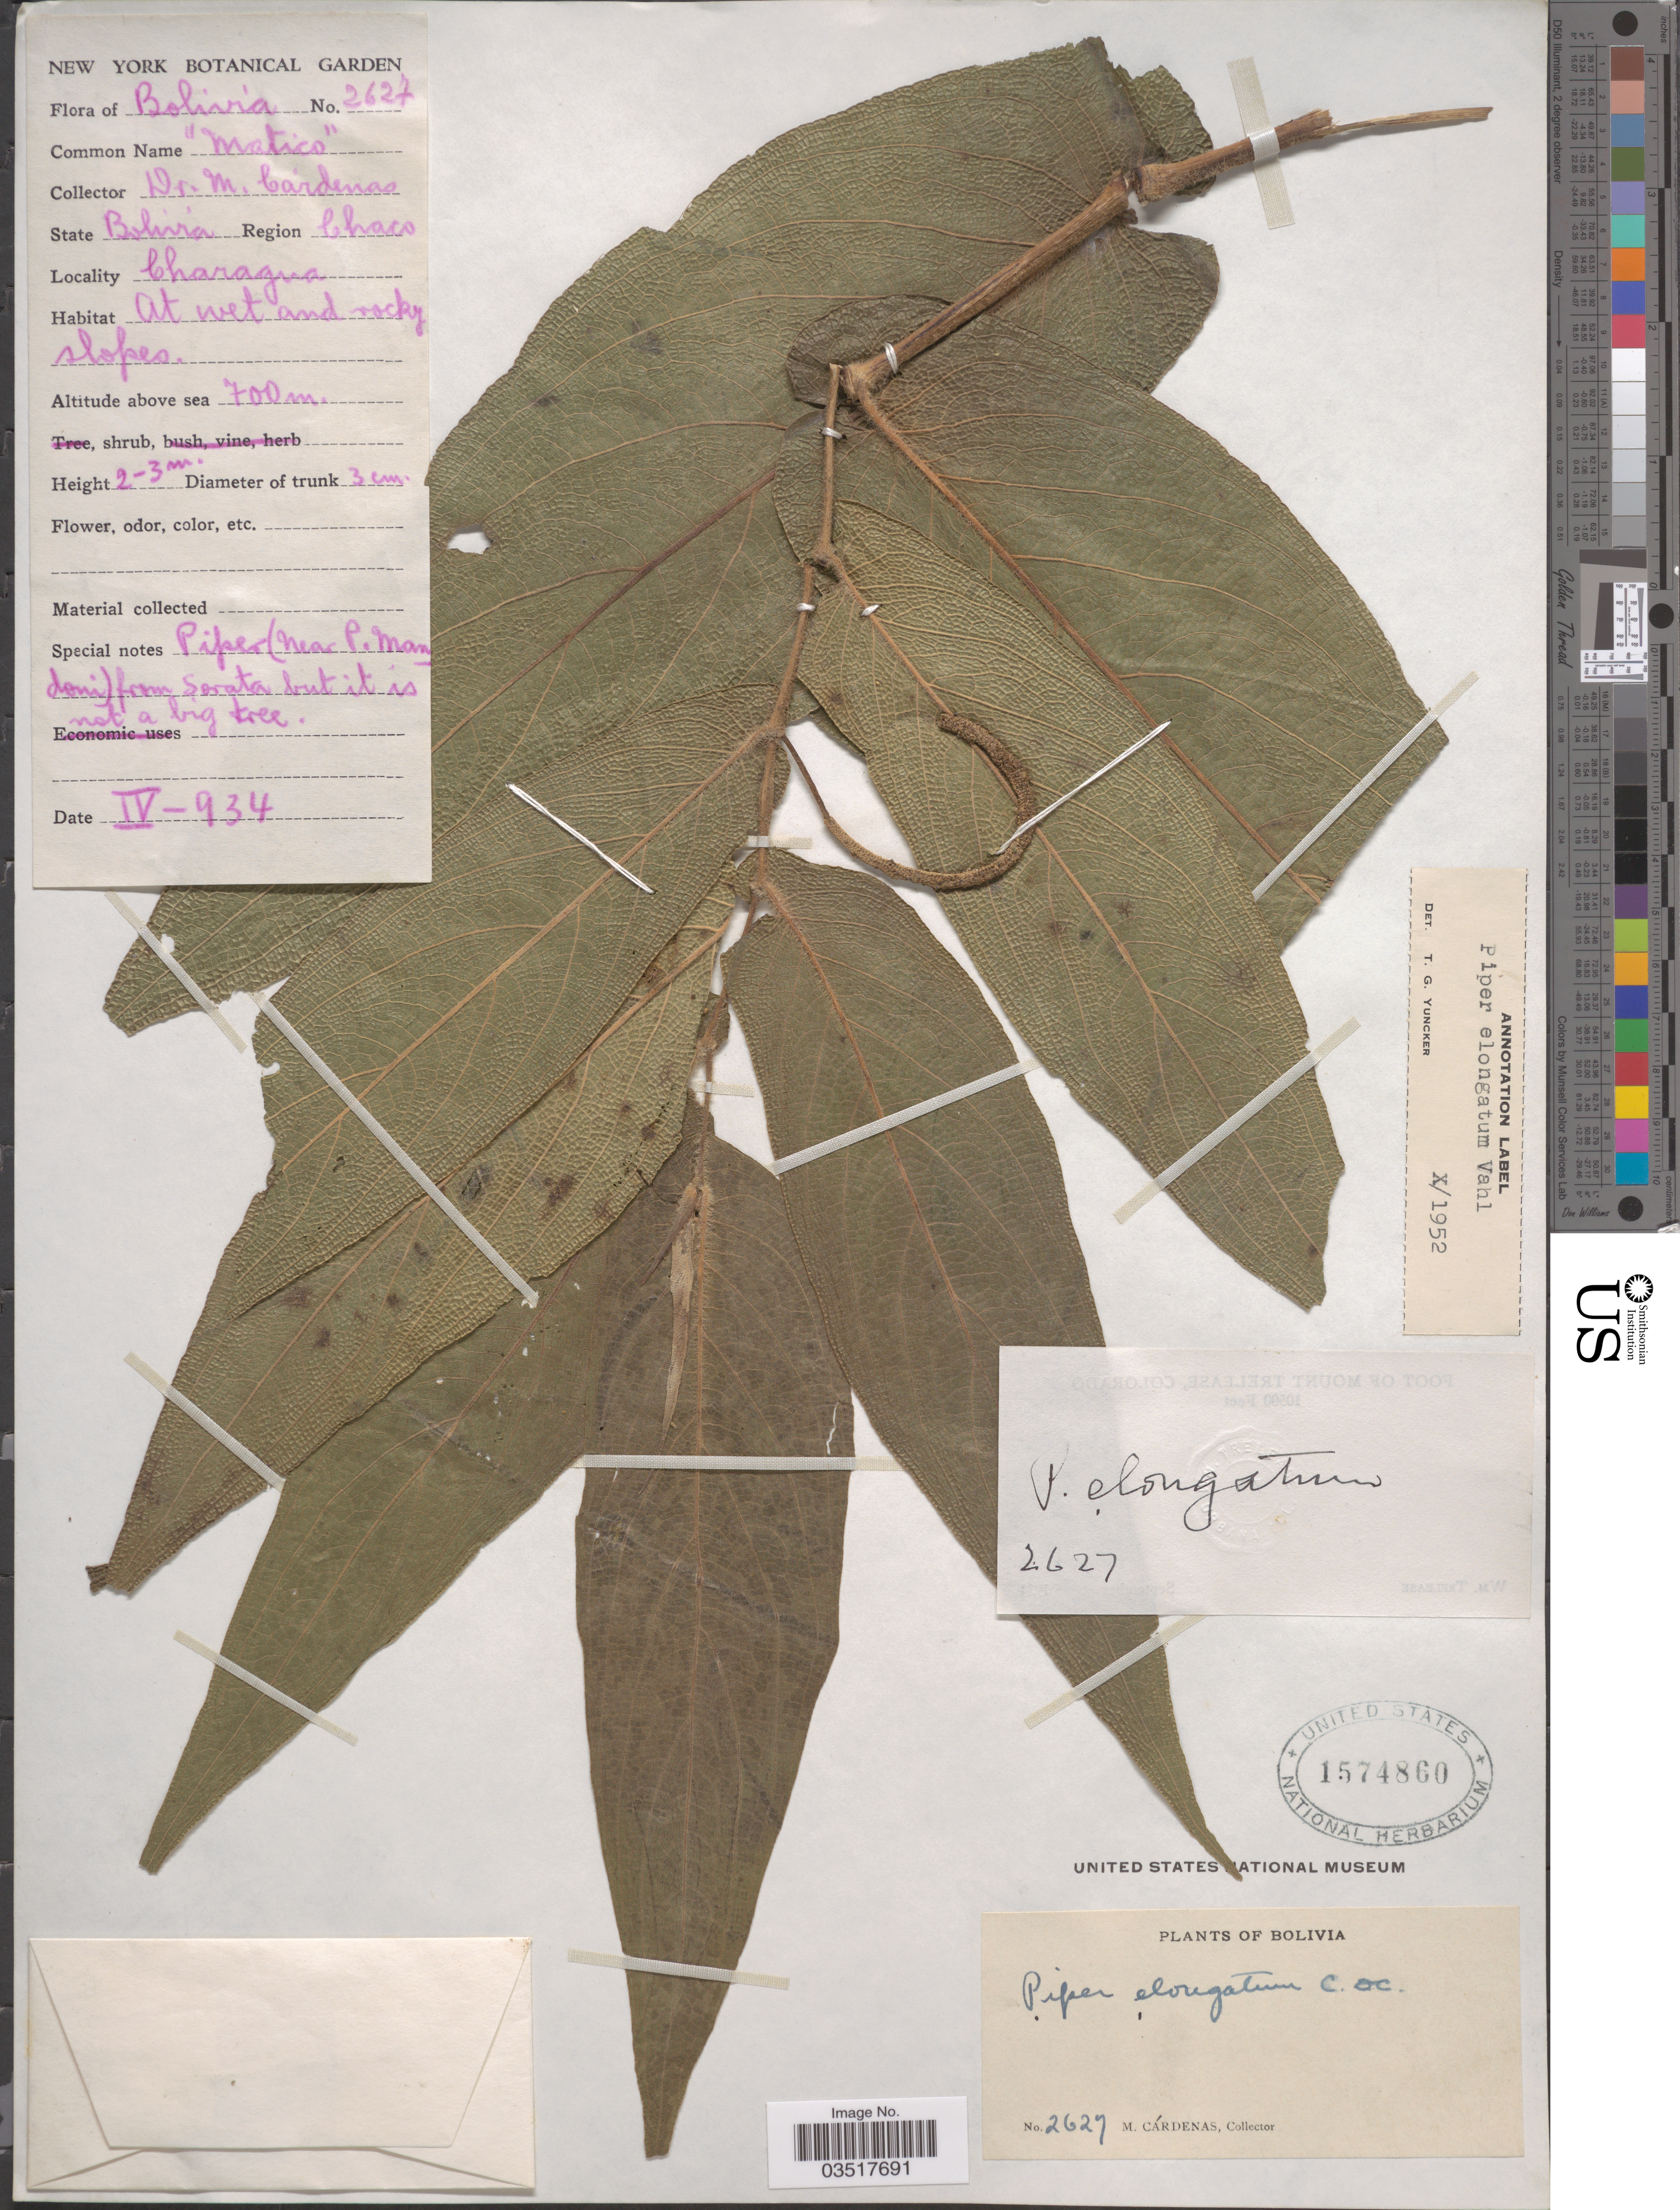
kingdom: Plantae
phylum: Tracheophyta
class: Magnoliopsida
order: Piperales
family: Piperaceae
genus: Piper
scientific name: Piper elongatum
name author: Vahl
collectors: M. Cárdenas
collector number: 2627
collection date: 1934-04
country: Bolivia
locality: Region Chaco. Charagua.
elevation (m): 700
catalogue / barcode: US 1574860